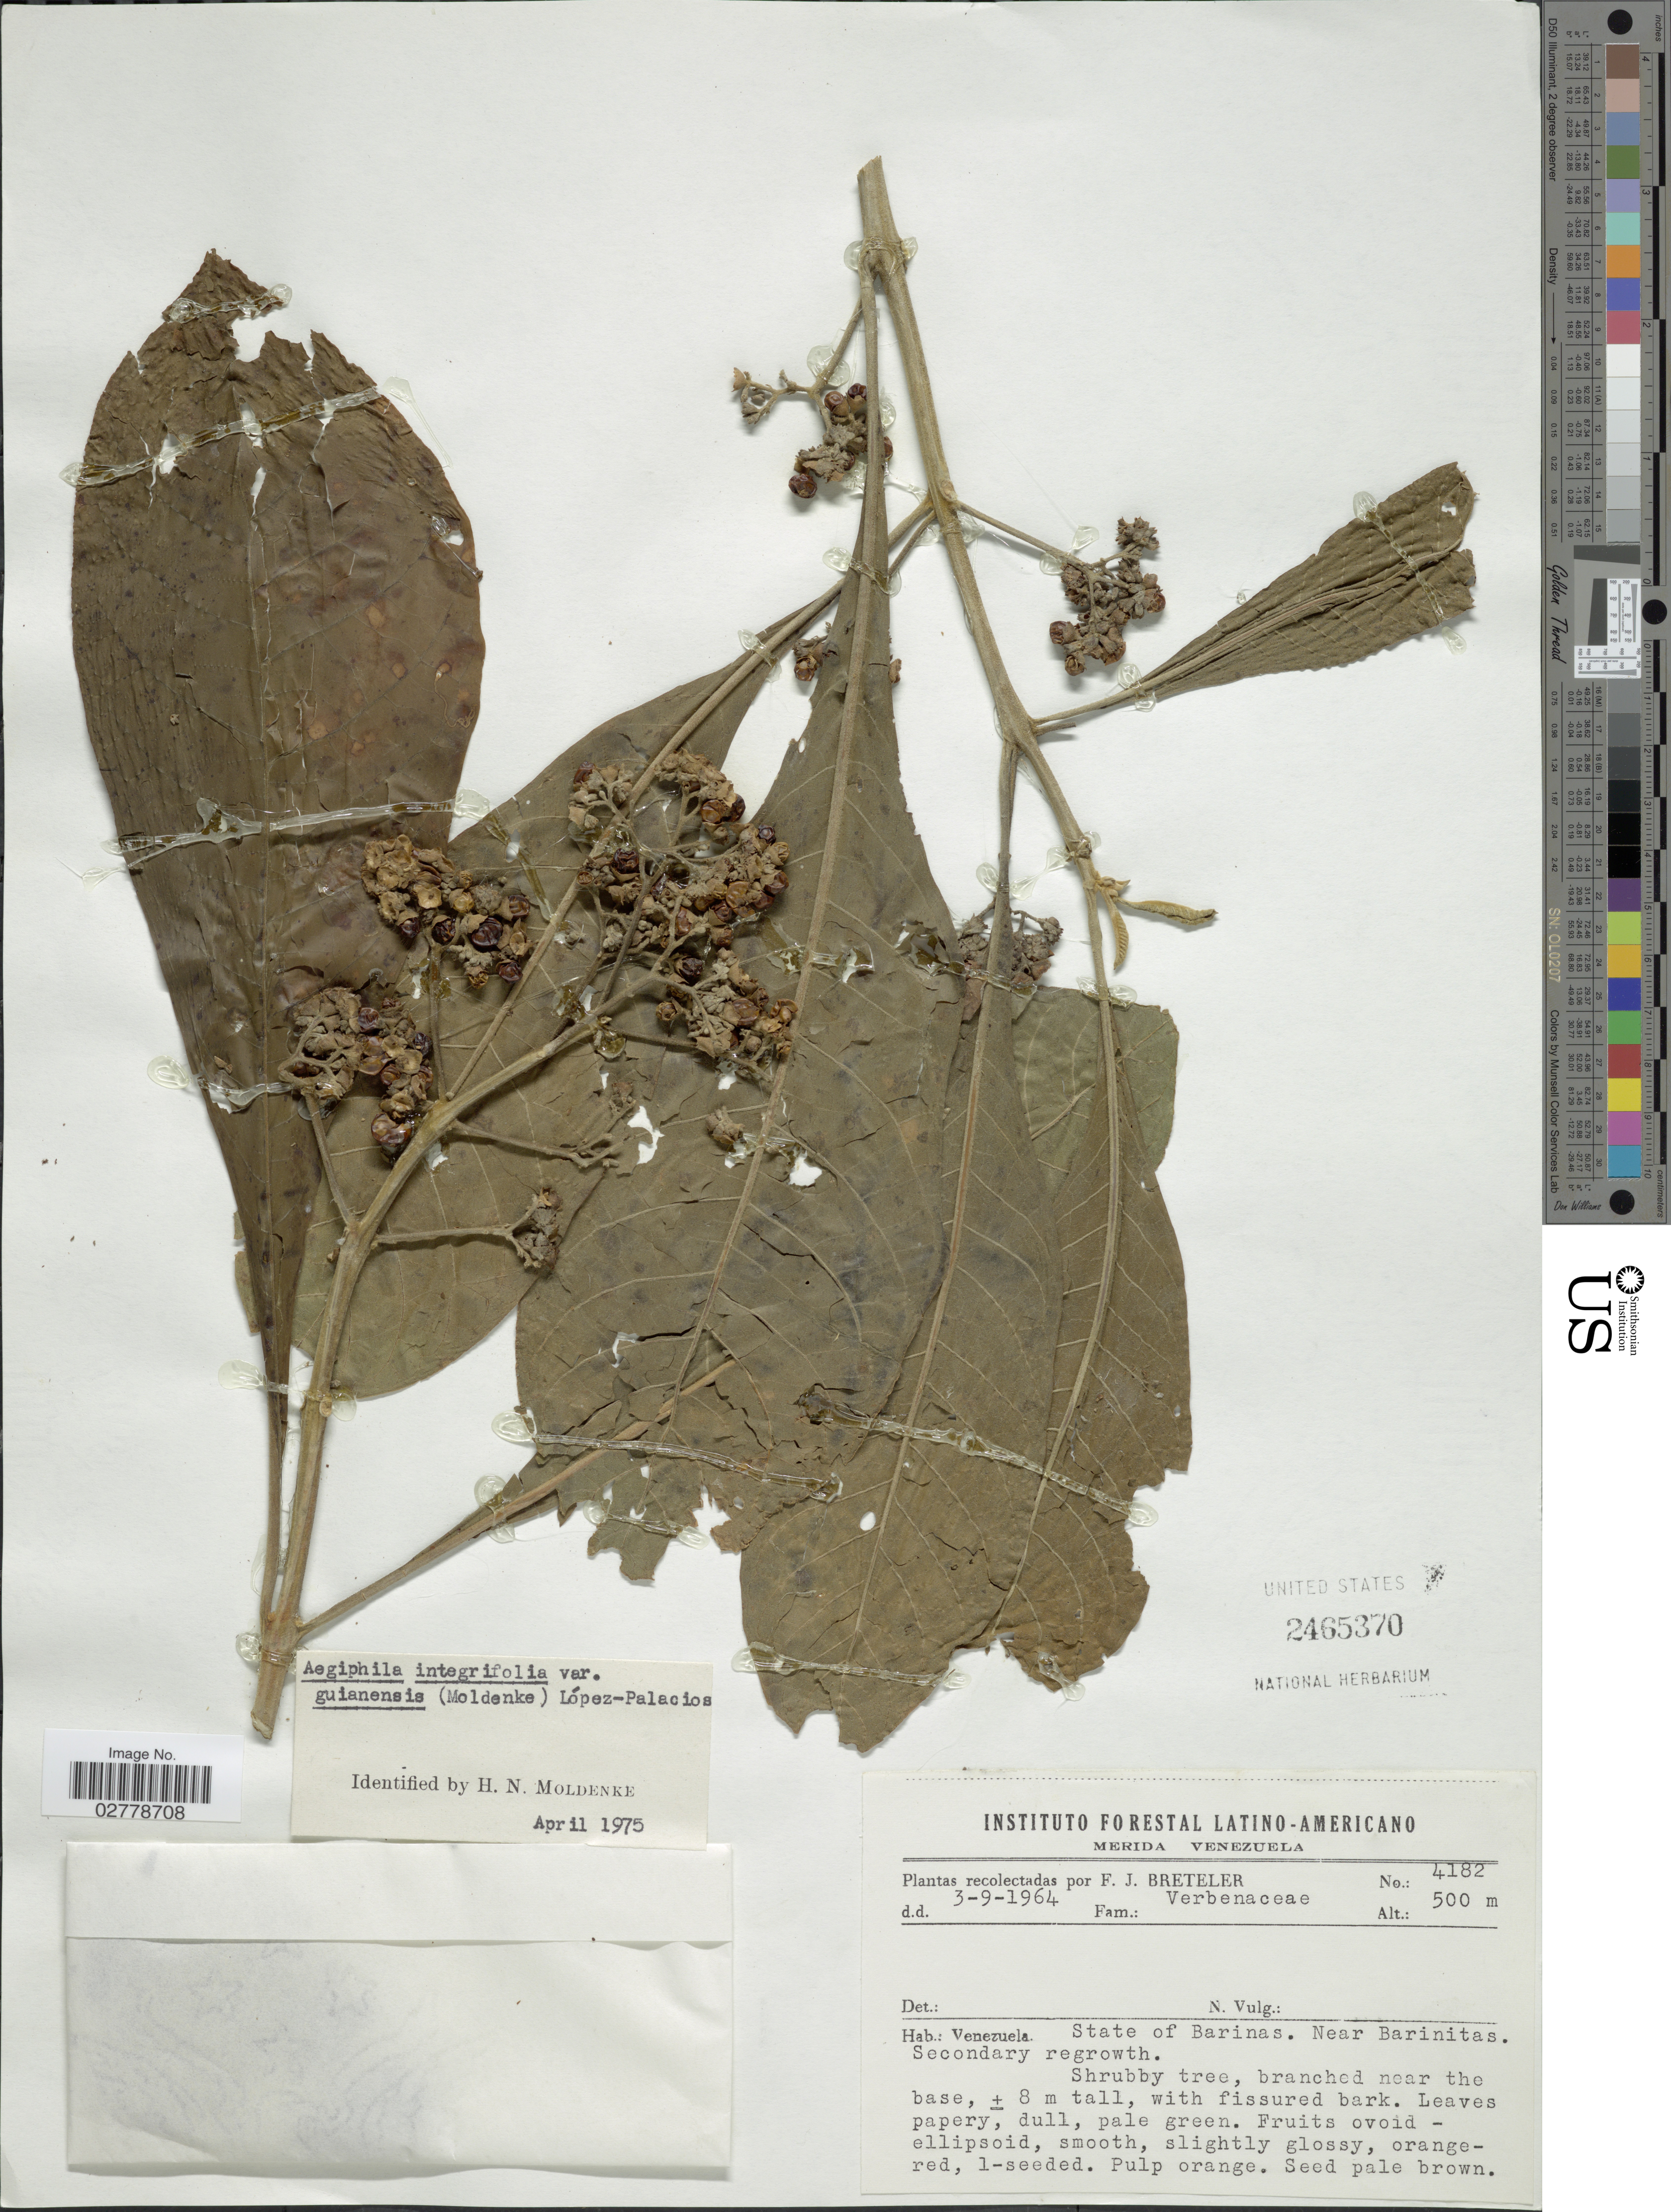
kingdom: Plantae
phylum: Tracheophyta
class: Magnoliopsida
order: Lamiales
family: Lamiaceae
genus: Aegiphila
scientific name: Aegiphila integrifolia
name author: (Jacq.) B.D. Jacks.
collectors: F. J. Breteler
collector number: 4182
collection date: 1964-09-03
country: Venezuela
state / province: Barinas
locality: Near Barinitas.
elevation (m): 500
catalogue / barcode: US 2465370